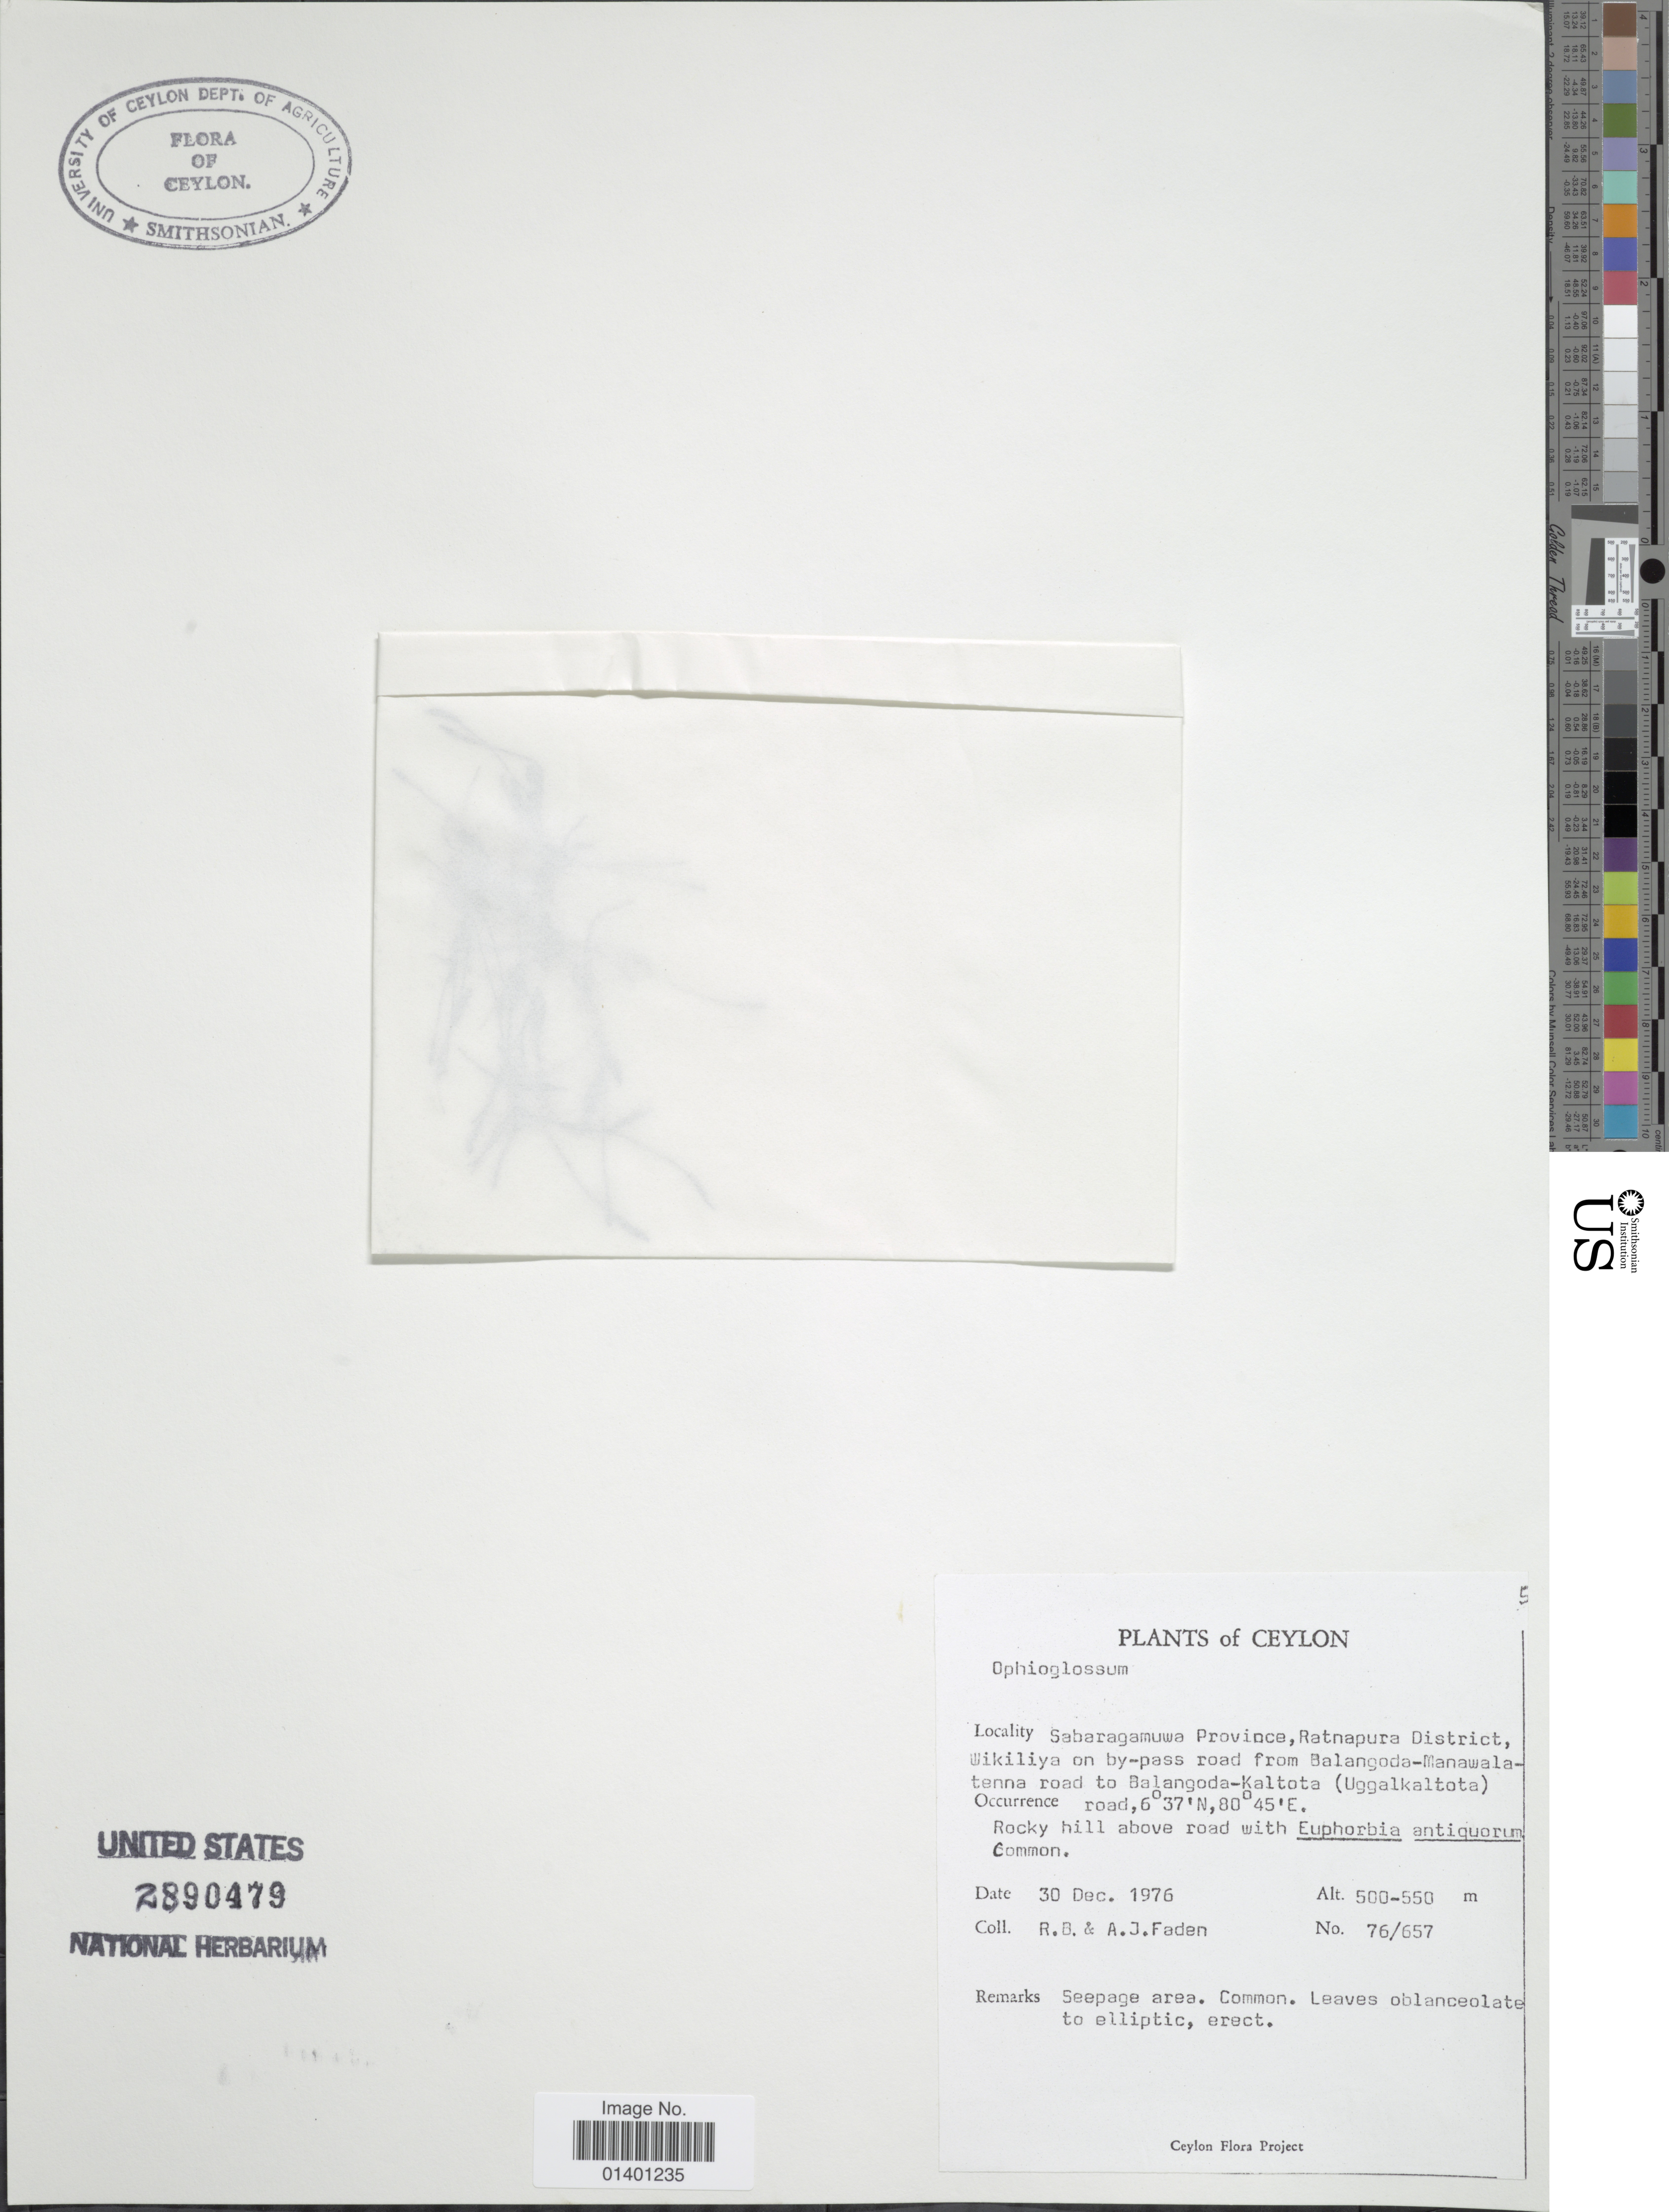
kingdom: Plantae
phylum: Tracheophyta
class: Polypodiopsida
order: Ophioglossales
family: Ophioglossaceae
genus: Ophioglossum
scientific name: Ophioglossum sp.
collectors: R. B. Faden & A. J. Faden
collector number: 76/657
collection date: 1976-12-30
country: Sri Lanka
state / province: Sabaragamuwa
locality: Ceylon, Ratnapura District, Wikiliya on by-pass road from Balangoda-Manawalatenna road to Balangoda-Kalkota (Uggalkaltota)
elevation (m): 500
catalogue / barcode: US 2890479